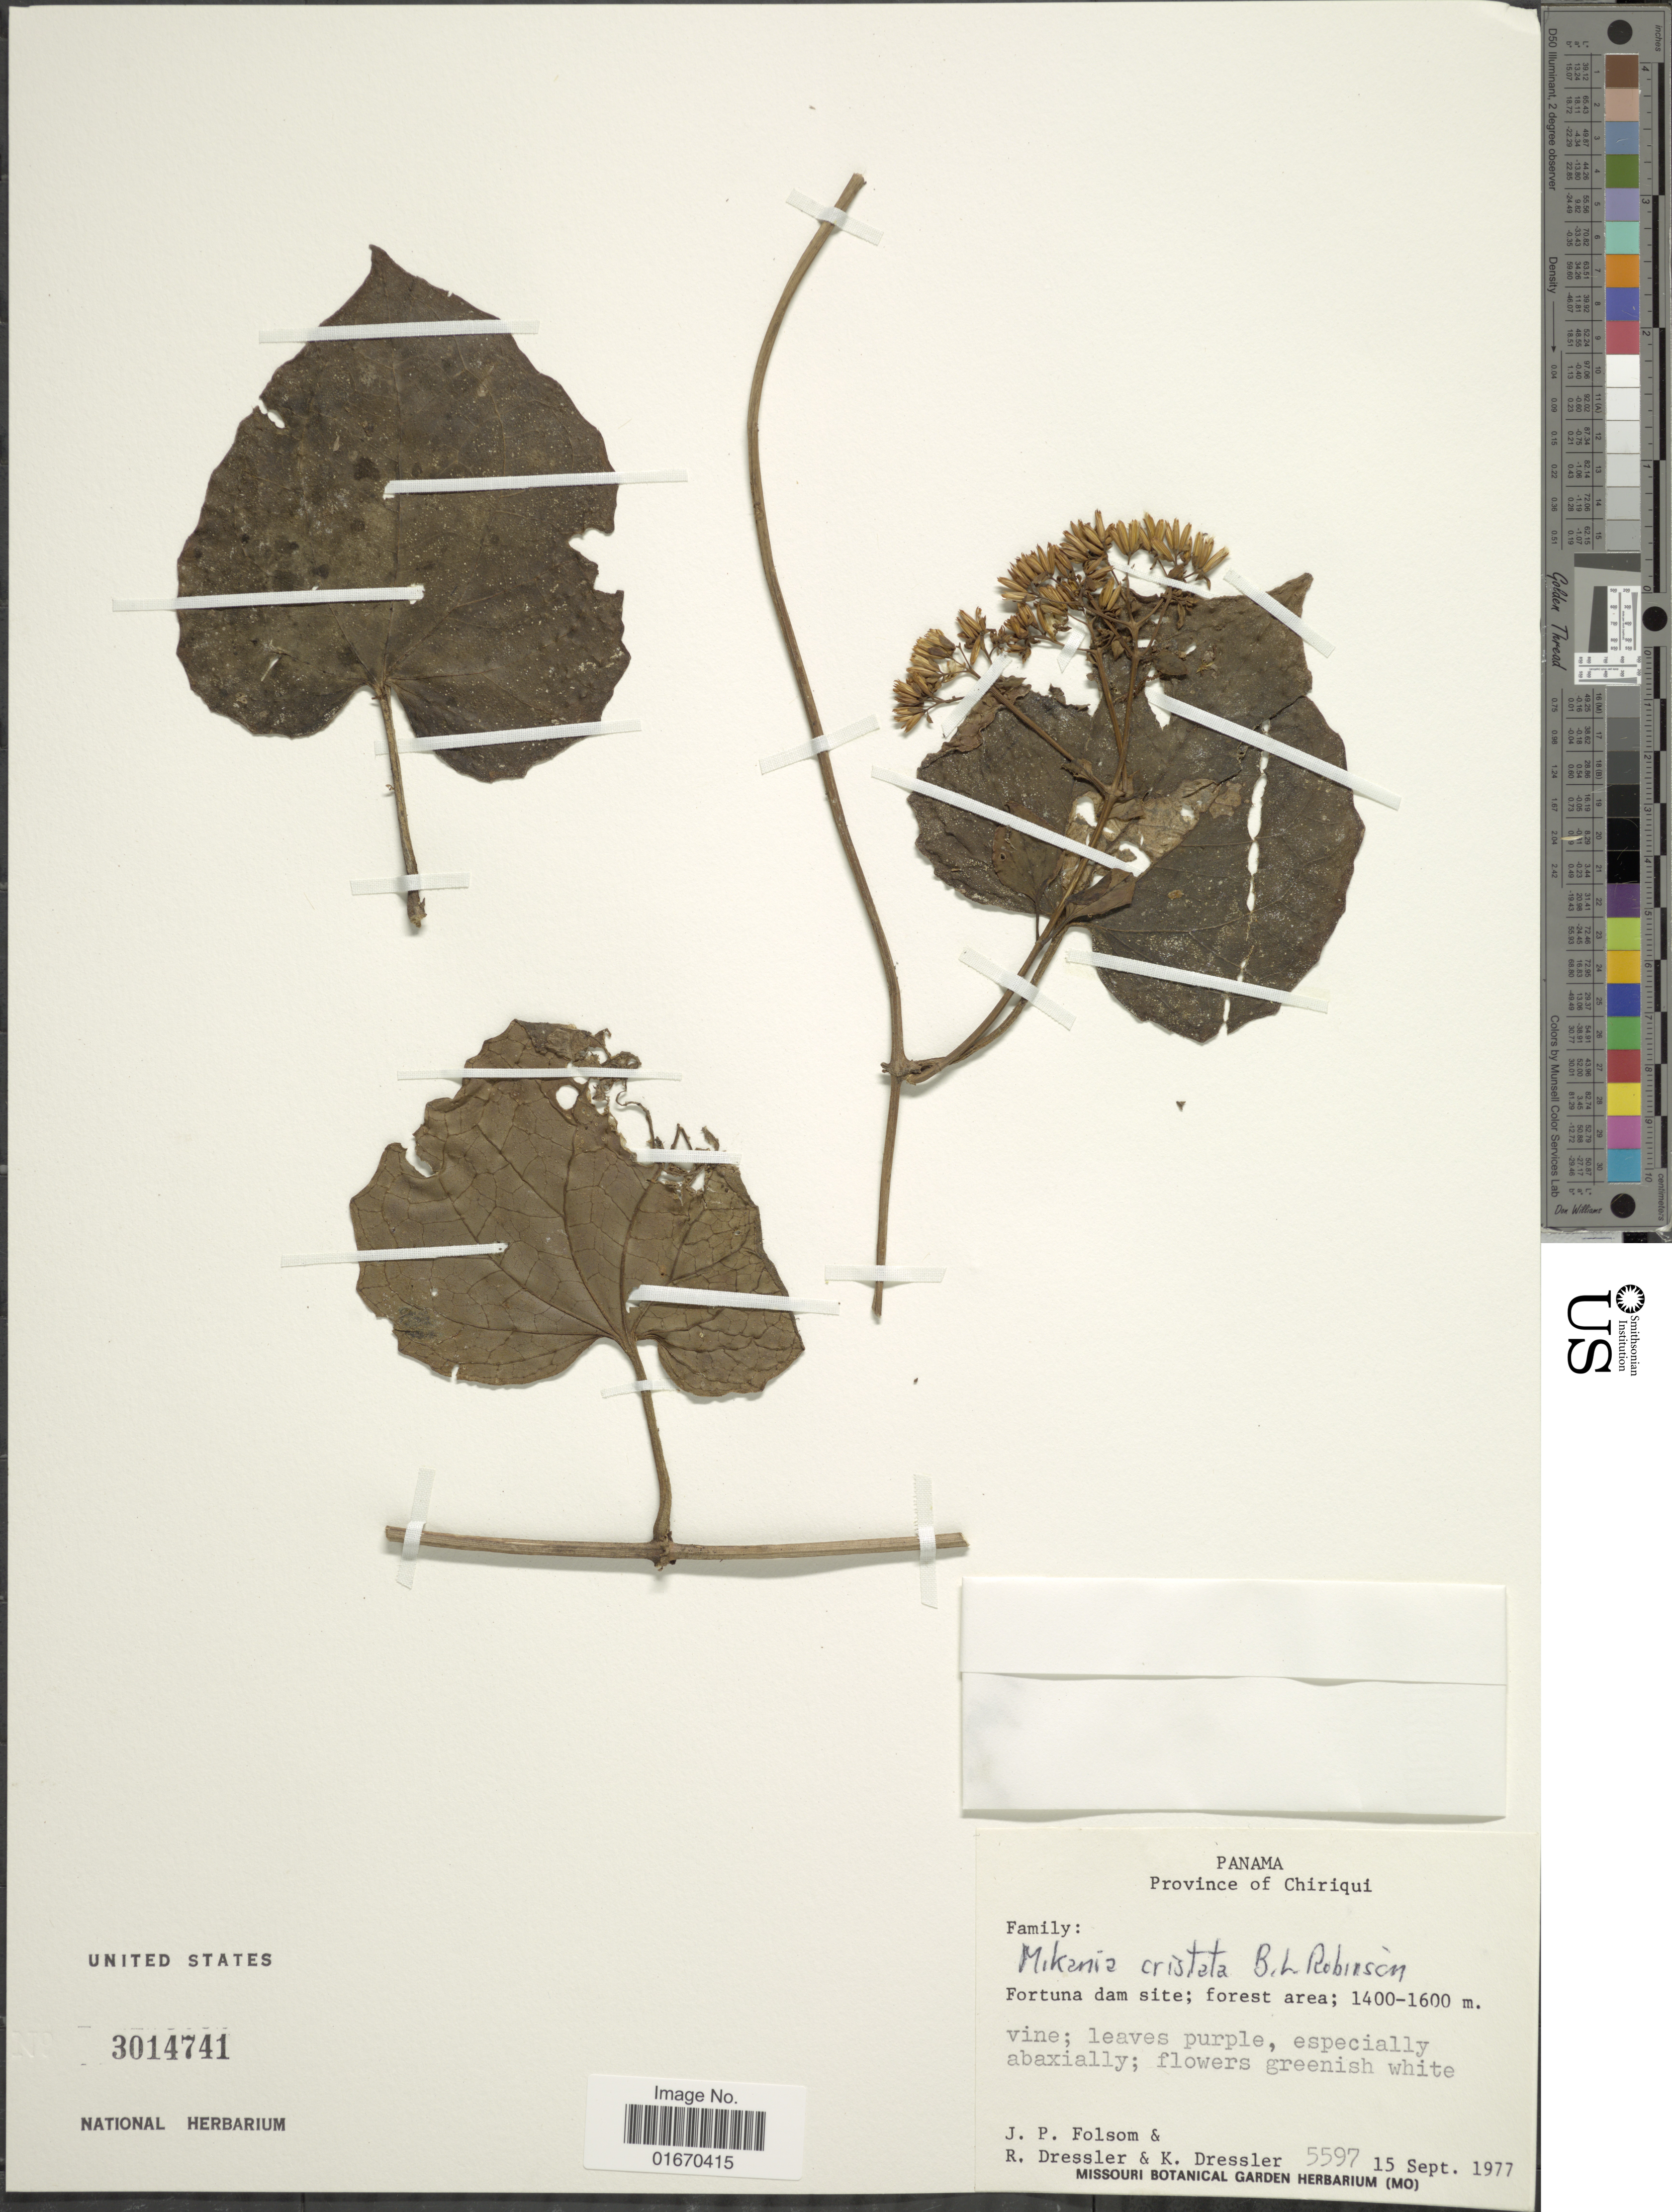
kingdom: Plantae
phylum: Tracheophyta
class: Magnoliopsida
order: Asterales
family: Asteraceae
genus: Mikania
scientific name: Mikania cristata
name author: B.L. Rob.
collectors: J. P. Folsom, R. Dressler & K. Dressler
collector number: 5597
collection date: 1977-09-15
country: Panama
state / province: Chiriqui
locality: Fortuna dam site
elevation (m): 1400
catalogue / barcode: US 3014741